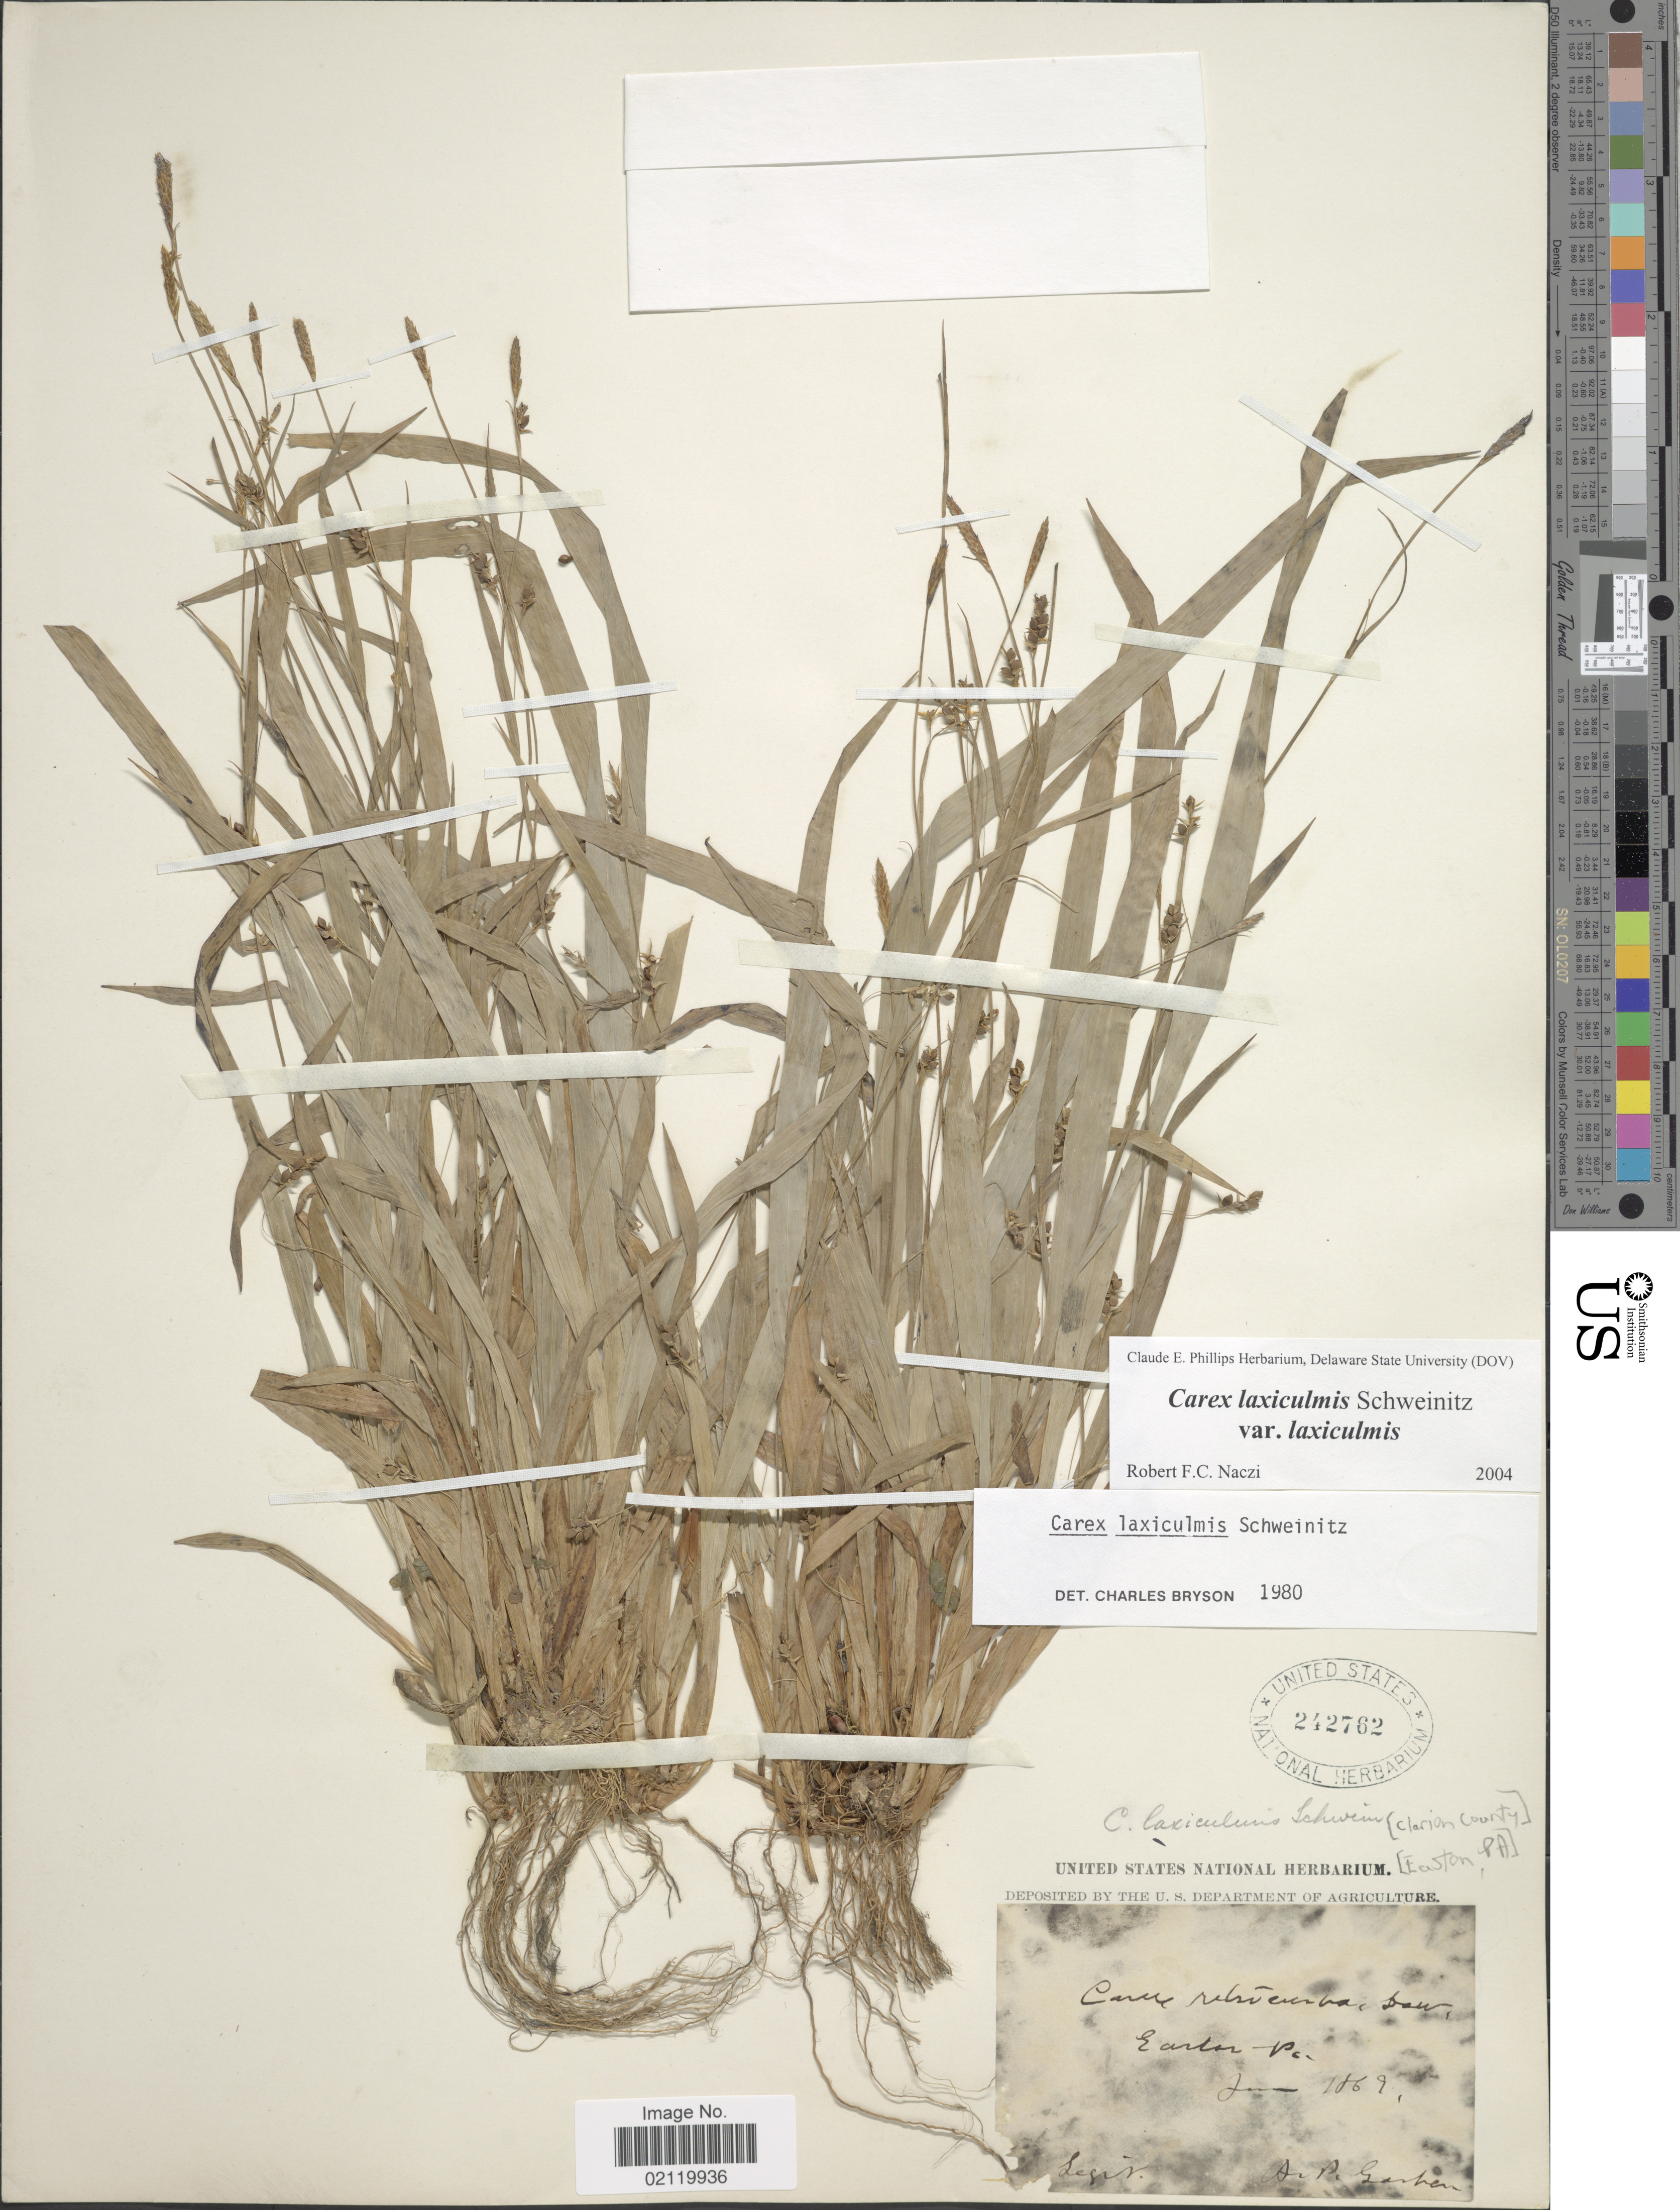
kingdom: Plantae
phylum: Tracheophyta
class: Liliopsida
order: Poales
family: Cyperaceae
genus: Carex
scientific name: Carex laxiculmis var. laxiculmis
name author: Schwein.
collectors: A. P. Garber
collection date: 1869-06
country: United States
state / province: Pennsylvania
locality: Easton Pa.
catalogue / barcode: US 242762